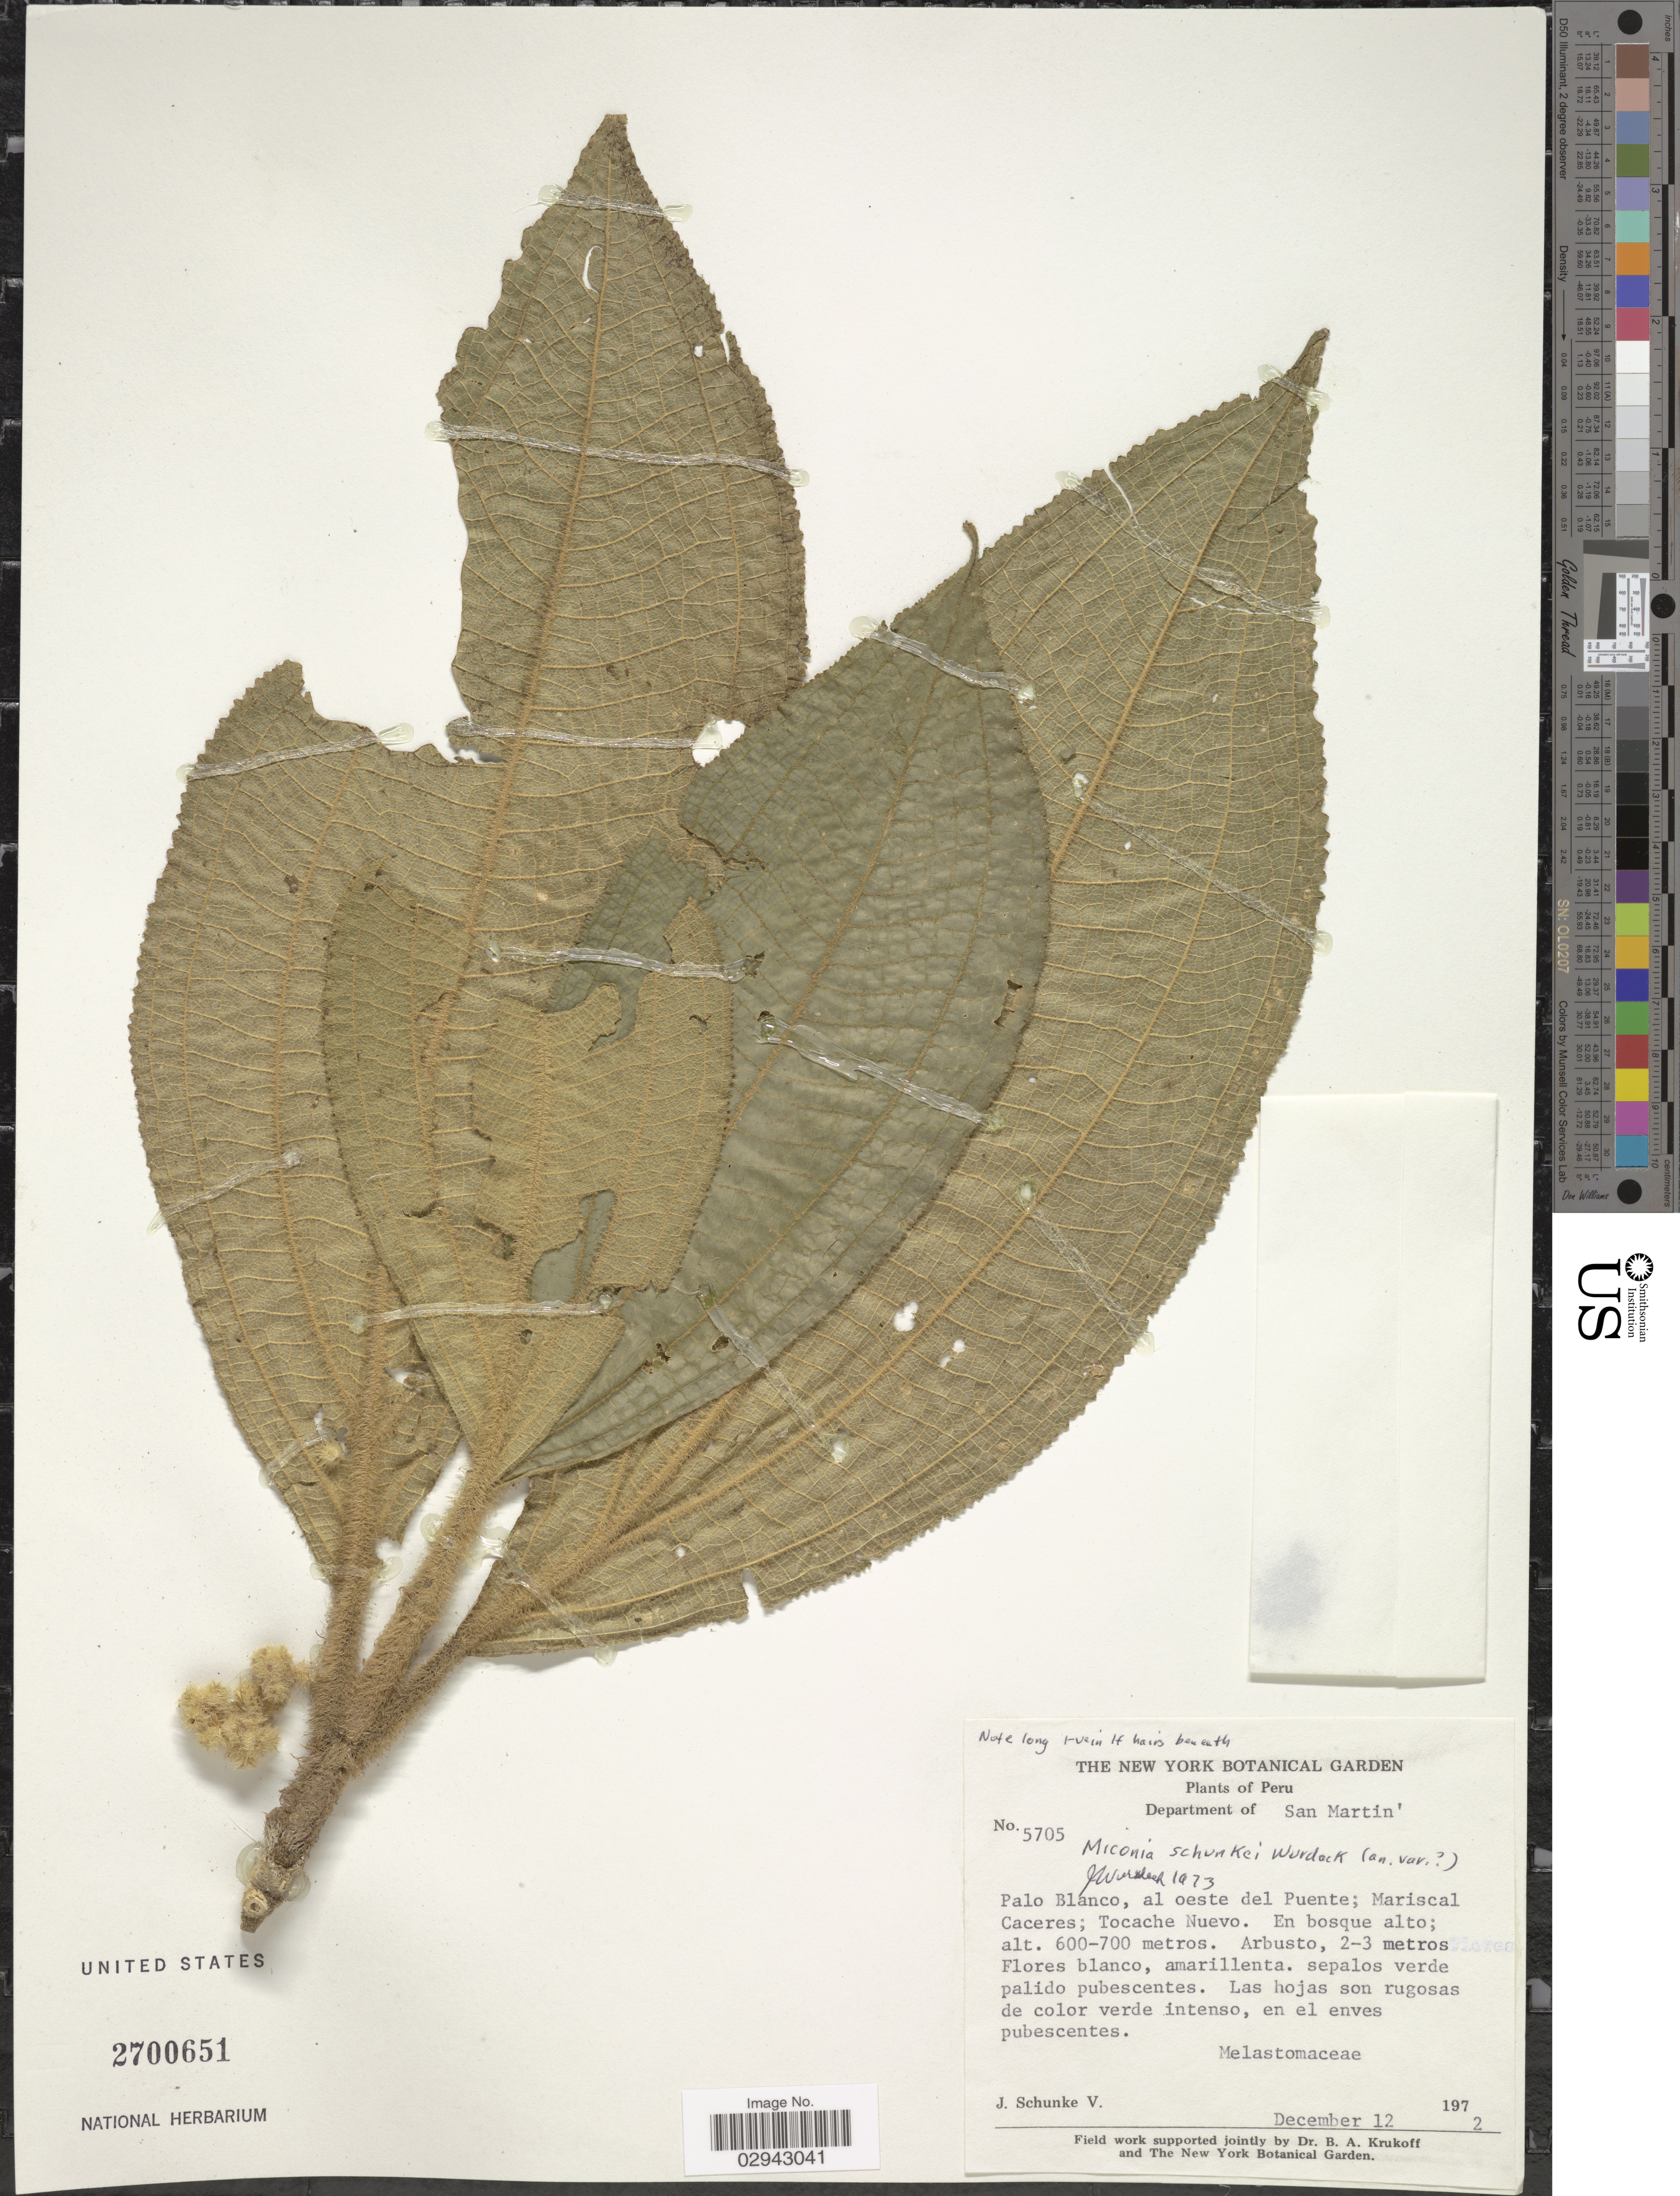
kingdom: Plantae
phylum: Tracheophyta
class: Magnoliopsida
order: Myrtales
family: Melastomataceae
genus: Miconia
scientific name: Miconia schunkei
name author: Wurdack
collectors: J. Schunke Vigo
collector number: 5705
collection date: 1972-12-12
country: Peru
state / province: San Martín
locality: Department of San Martin. Palo Blanco, al oeste del Puente; Mariscal Caceres; Tocache Nuevo.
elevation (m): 600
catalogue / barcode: US 2700651